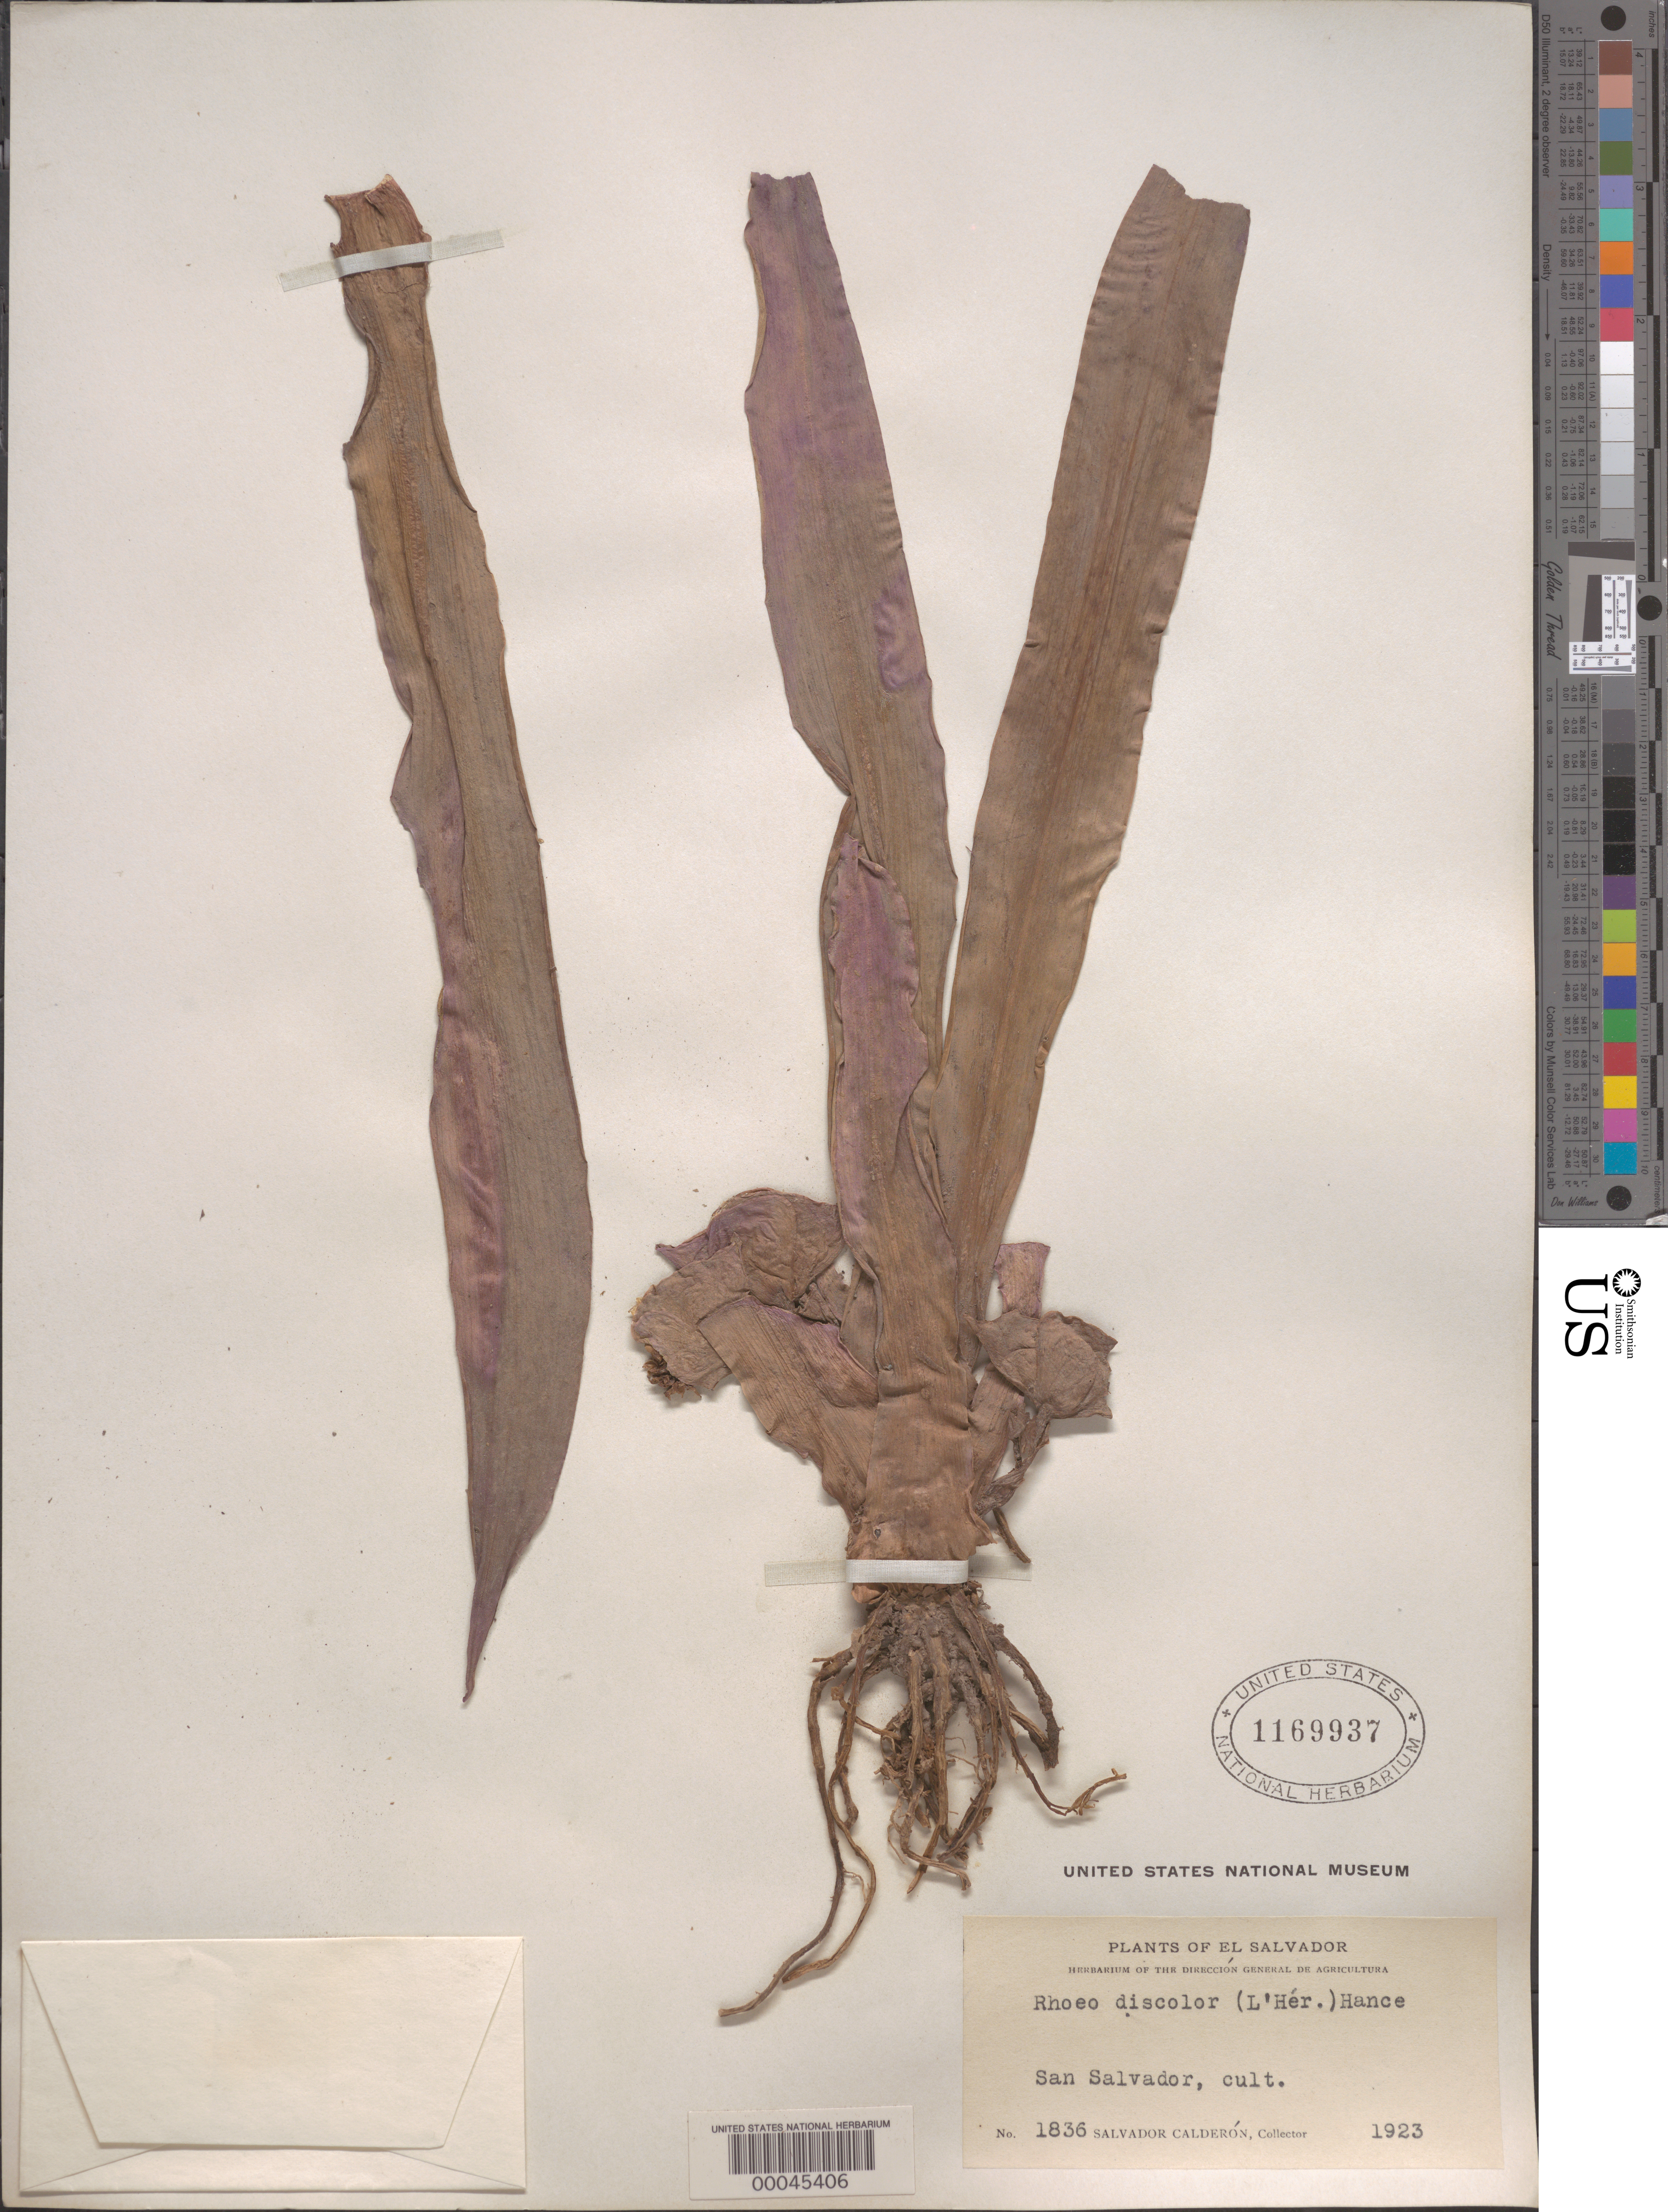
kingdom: Plantae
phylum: Tracheophyta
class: Liliopsida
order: Commelinales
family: Commelinaceae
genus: Tradescantia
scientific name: Tradescantia spathacea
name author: Sw.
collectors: S. Calderón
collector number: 1836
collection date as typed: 1923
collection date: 1923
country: El Salvador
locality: San salvador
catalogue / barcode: US 1169937